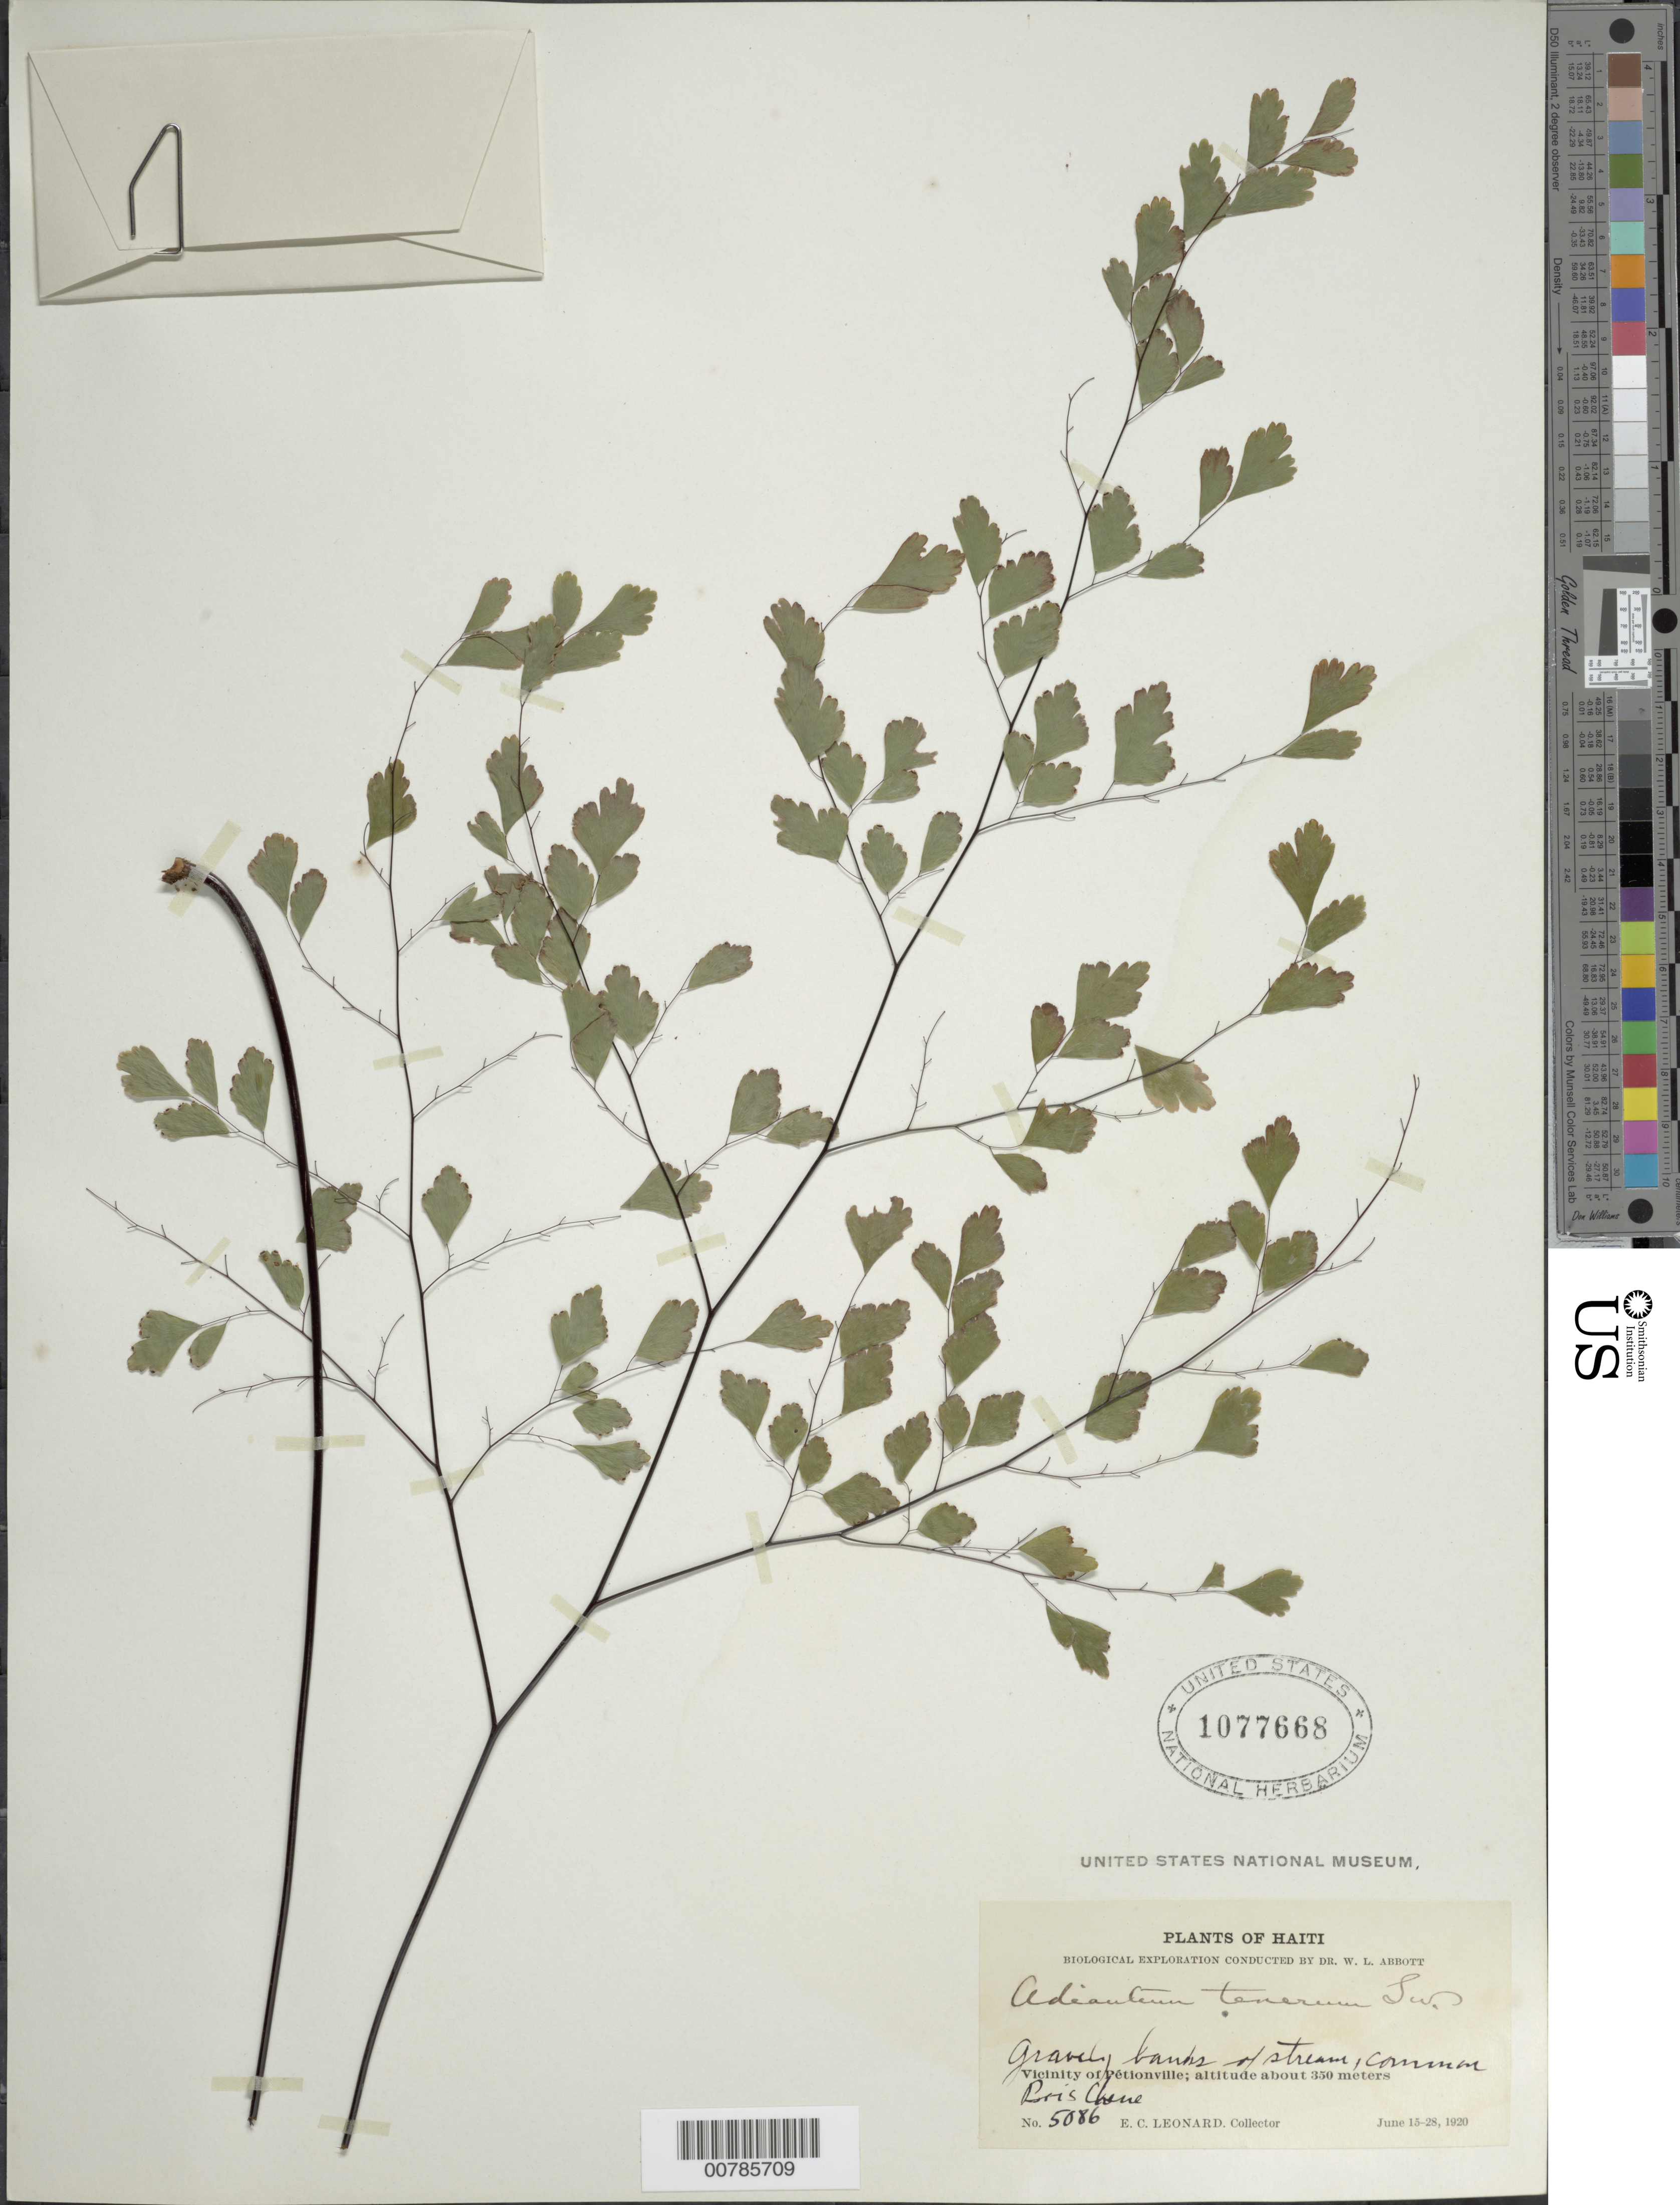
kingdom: Plantae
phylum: Tracheophyta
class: Polypodiopsida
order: Polypodiales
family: Pteridaceae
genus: Adiantum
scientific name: Adiantum tenerum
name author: Sw.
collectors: E. C. Leonard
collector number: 5086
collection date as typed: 15 Jun 1920 28 Jun 1920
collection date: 1920-06-15/1920-06-28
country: Haiti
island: Hispaniola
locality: Pétionville, vicinity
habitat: Gravely banks of stream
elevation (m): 350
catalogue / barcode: US 1077668